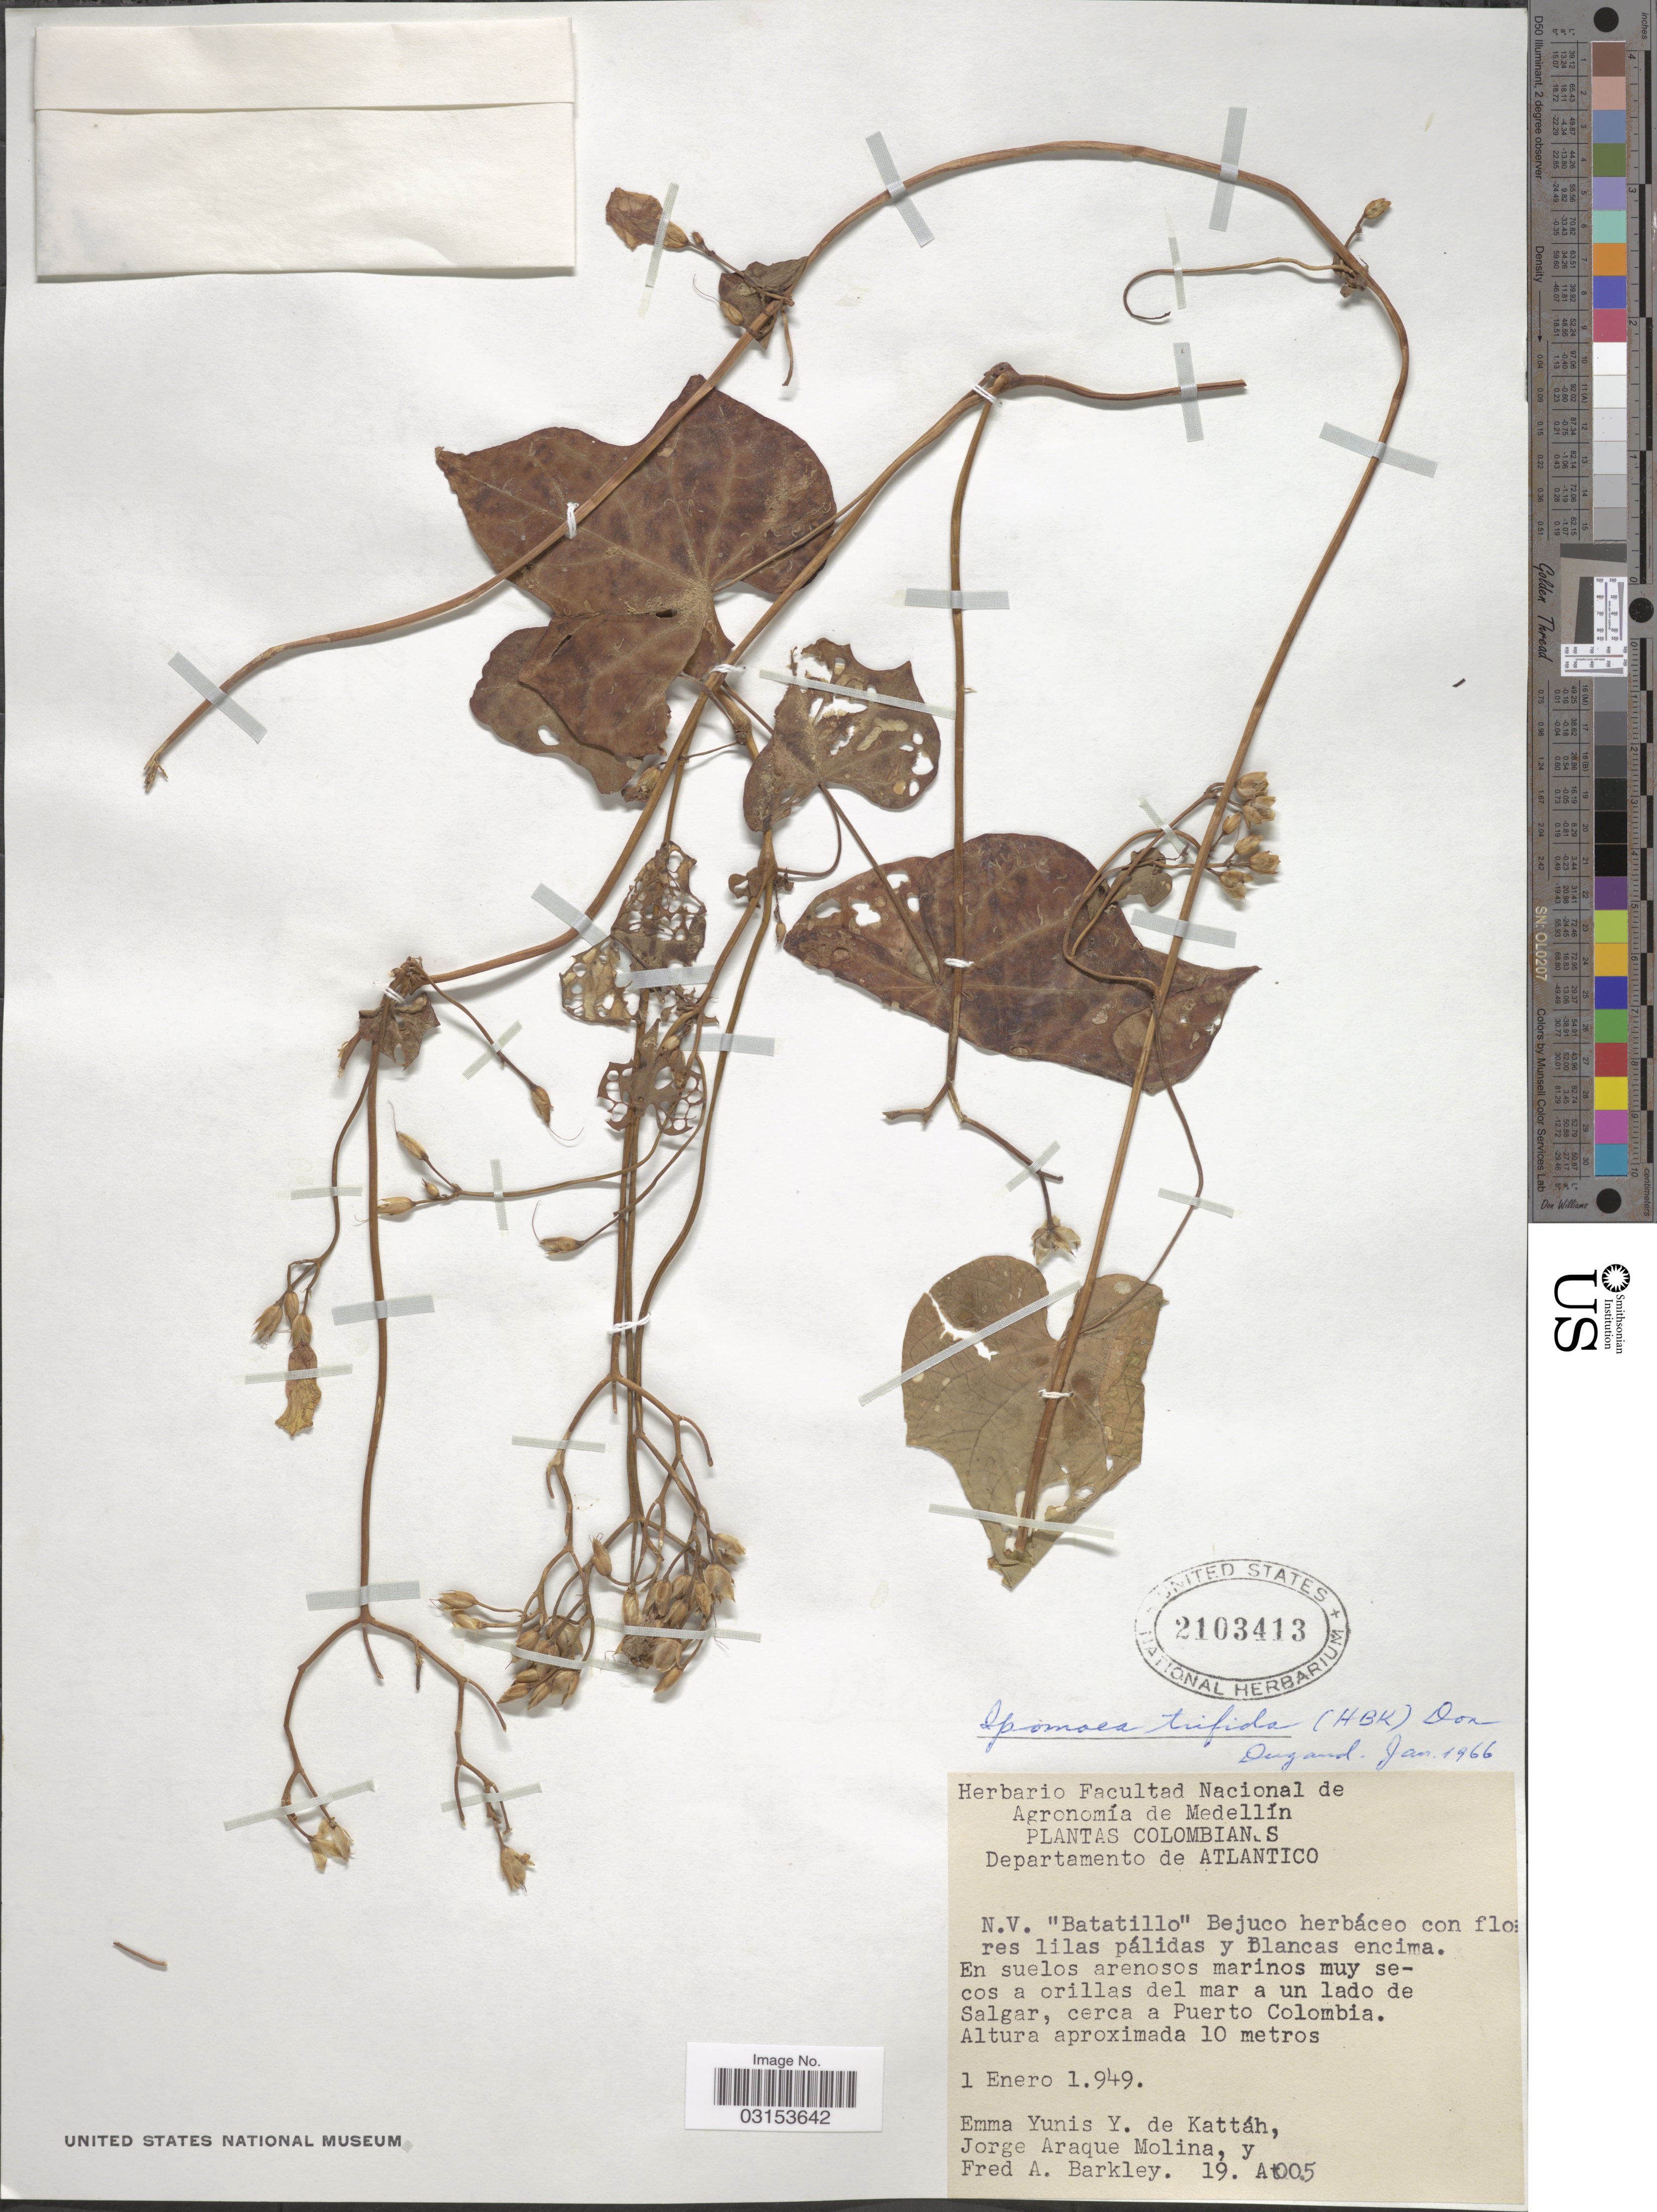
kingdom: Plantae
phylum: Tracheophyta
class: Magnoliopsida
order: Solanales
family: Convolvulaceae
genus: Ipomoea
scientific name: Ipomoea trifida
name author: (Kunth) G. Don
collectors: E. de Kattáh, J. A. Molina & F. A. Barkley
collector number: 19 At 005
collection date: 1949-01-01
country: Colombia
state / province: Atlántico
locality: Departamento de Atlantico. Salgar, cerca a Puerto Colombia.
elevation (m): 10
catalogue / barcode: US 2103413